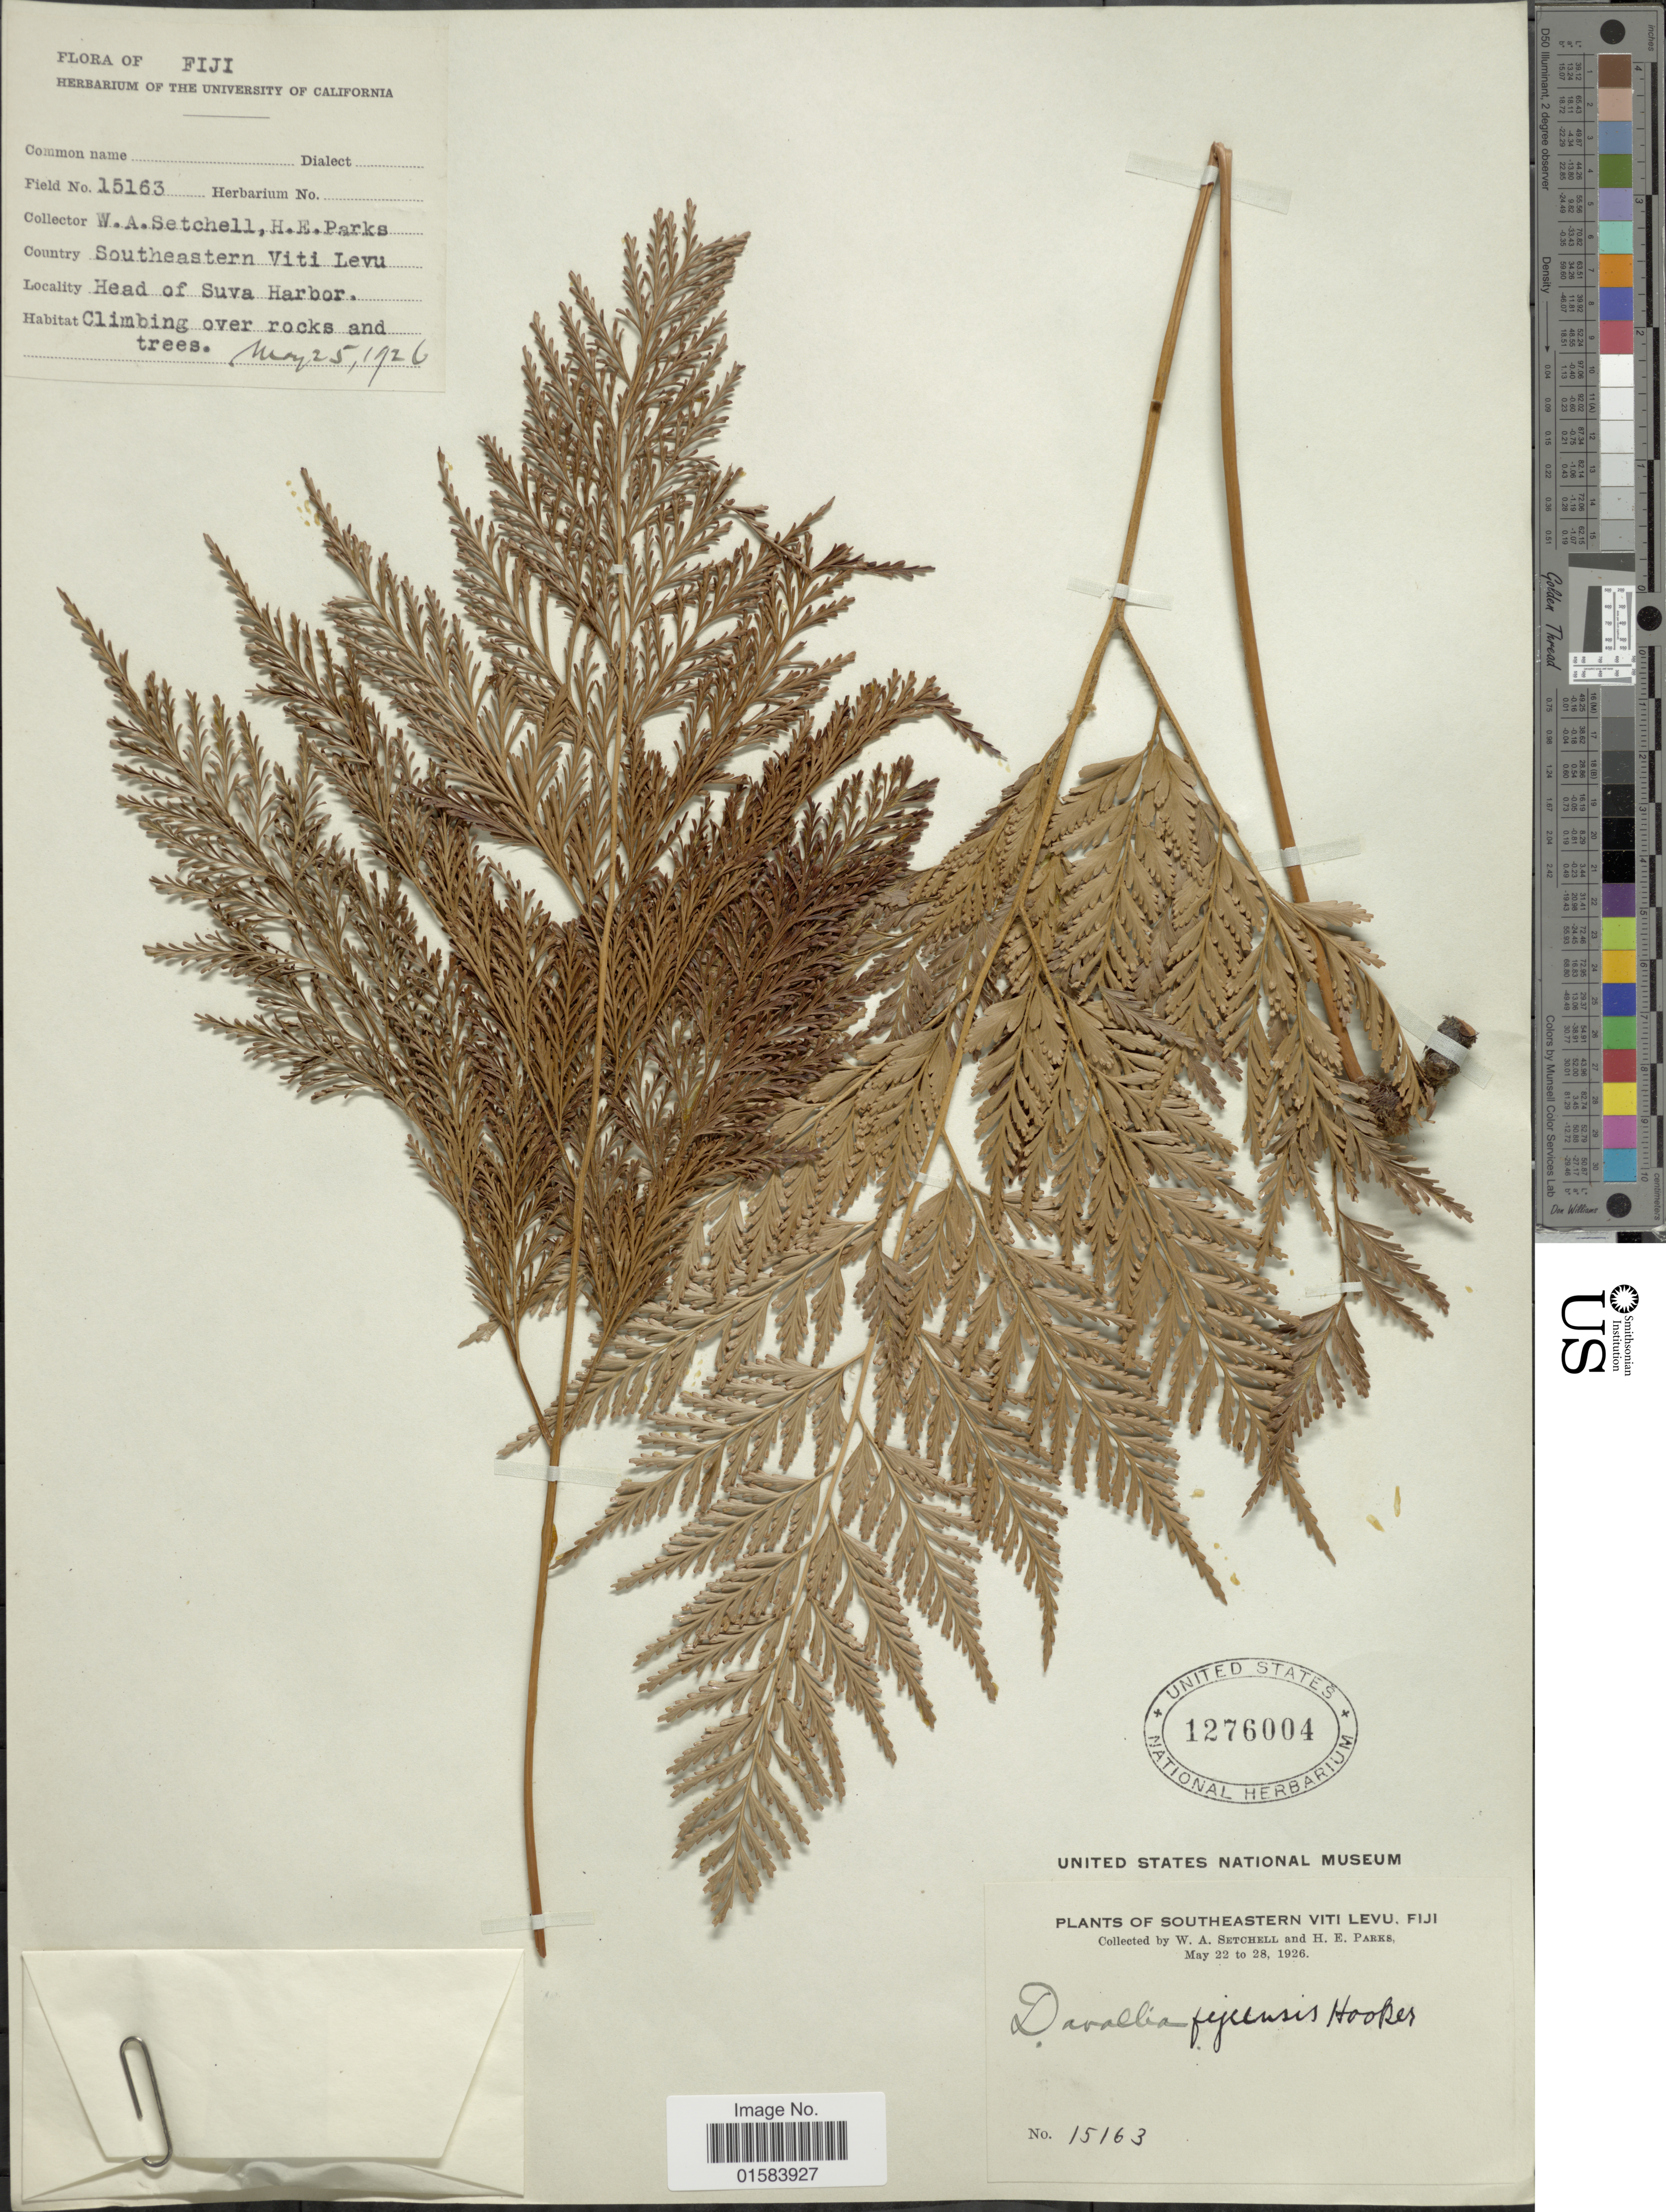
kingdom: Plantae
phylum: Tracheophyta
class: Polypodiopsida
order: Polypodiales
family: Davalliaceae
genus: Davallia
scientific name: Davallia solida var. fejeensis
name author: (Hook.) Noot.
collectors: W. Setchell & H. E. Parks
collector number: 15163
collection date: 1926-05-25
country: Fiji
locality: Southeasten Viti Levu, Head of Suva Harbor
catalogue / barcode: US 1276004